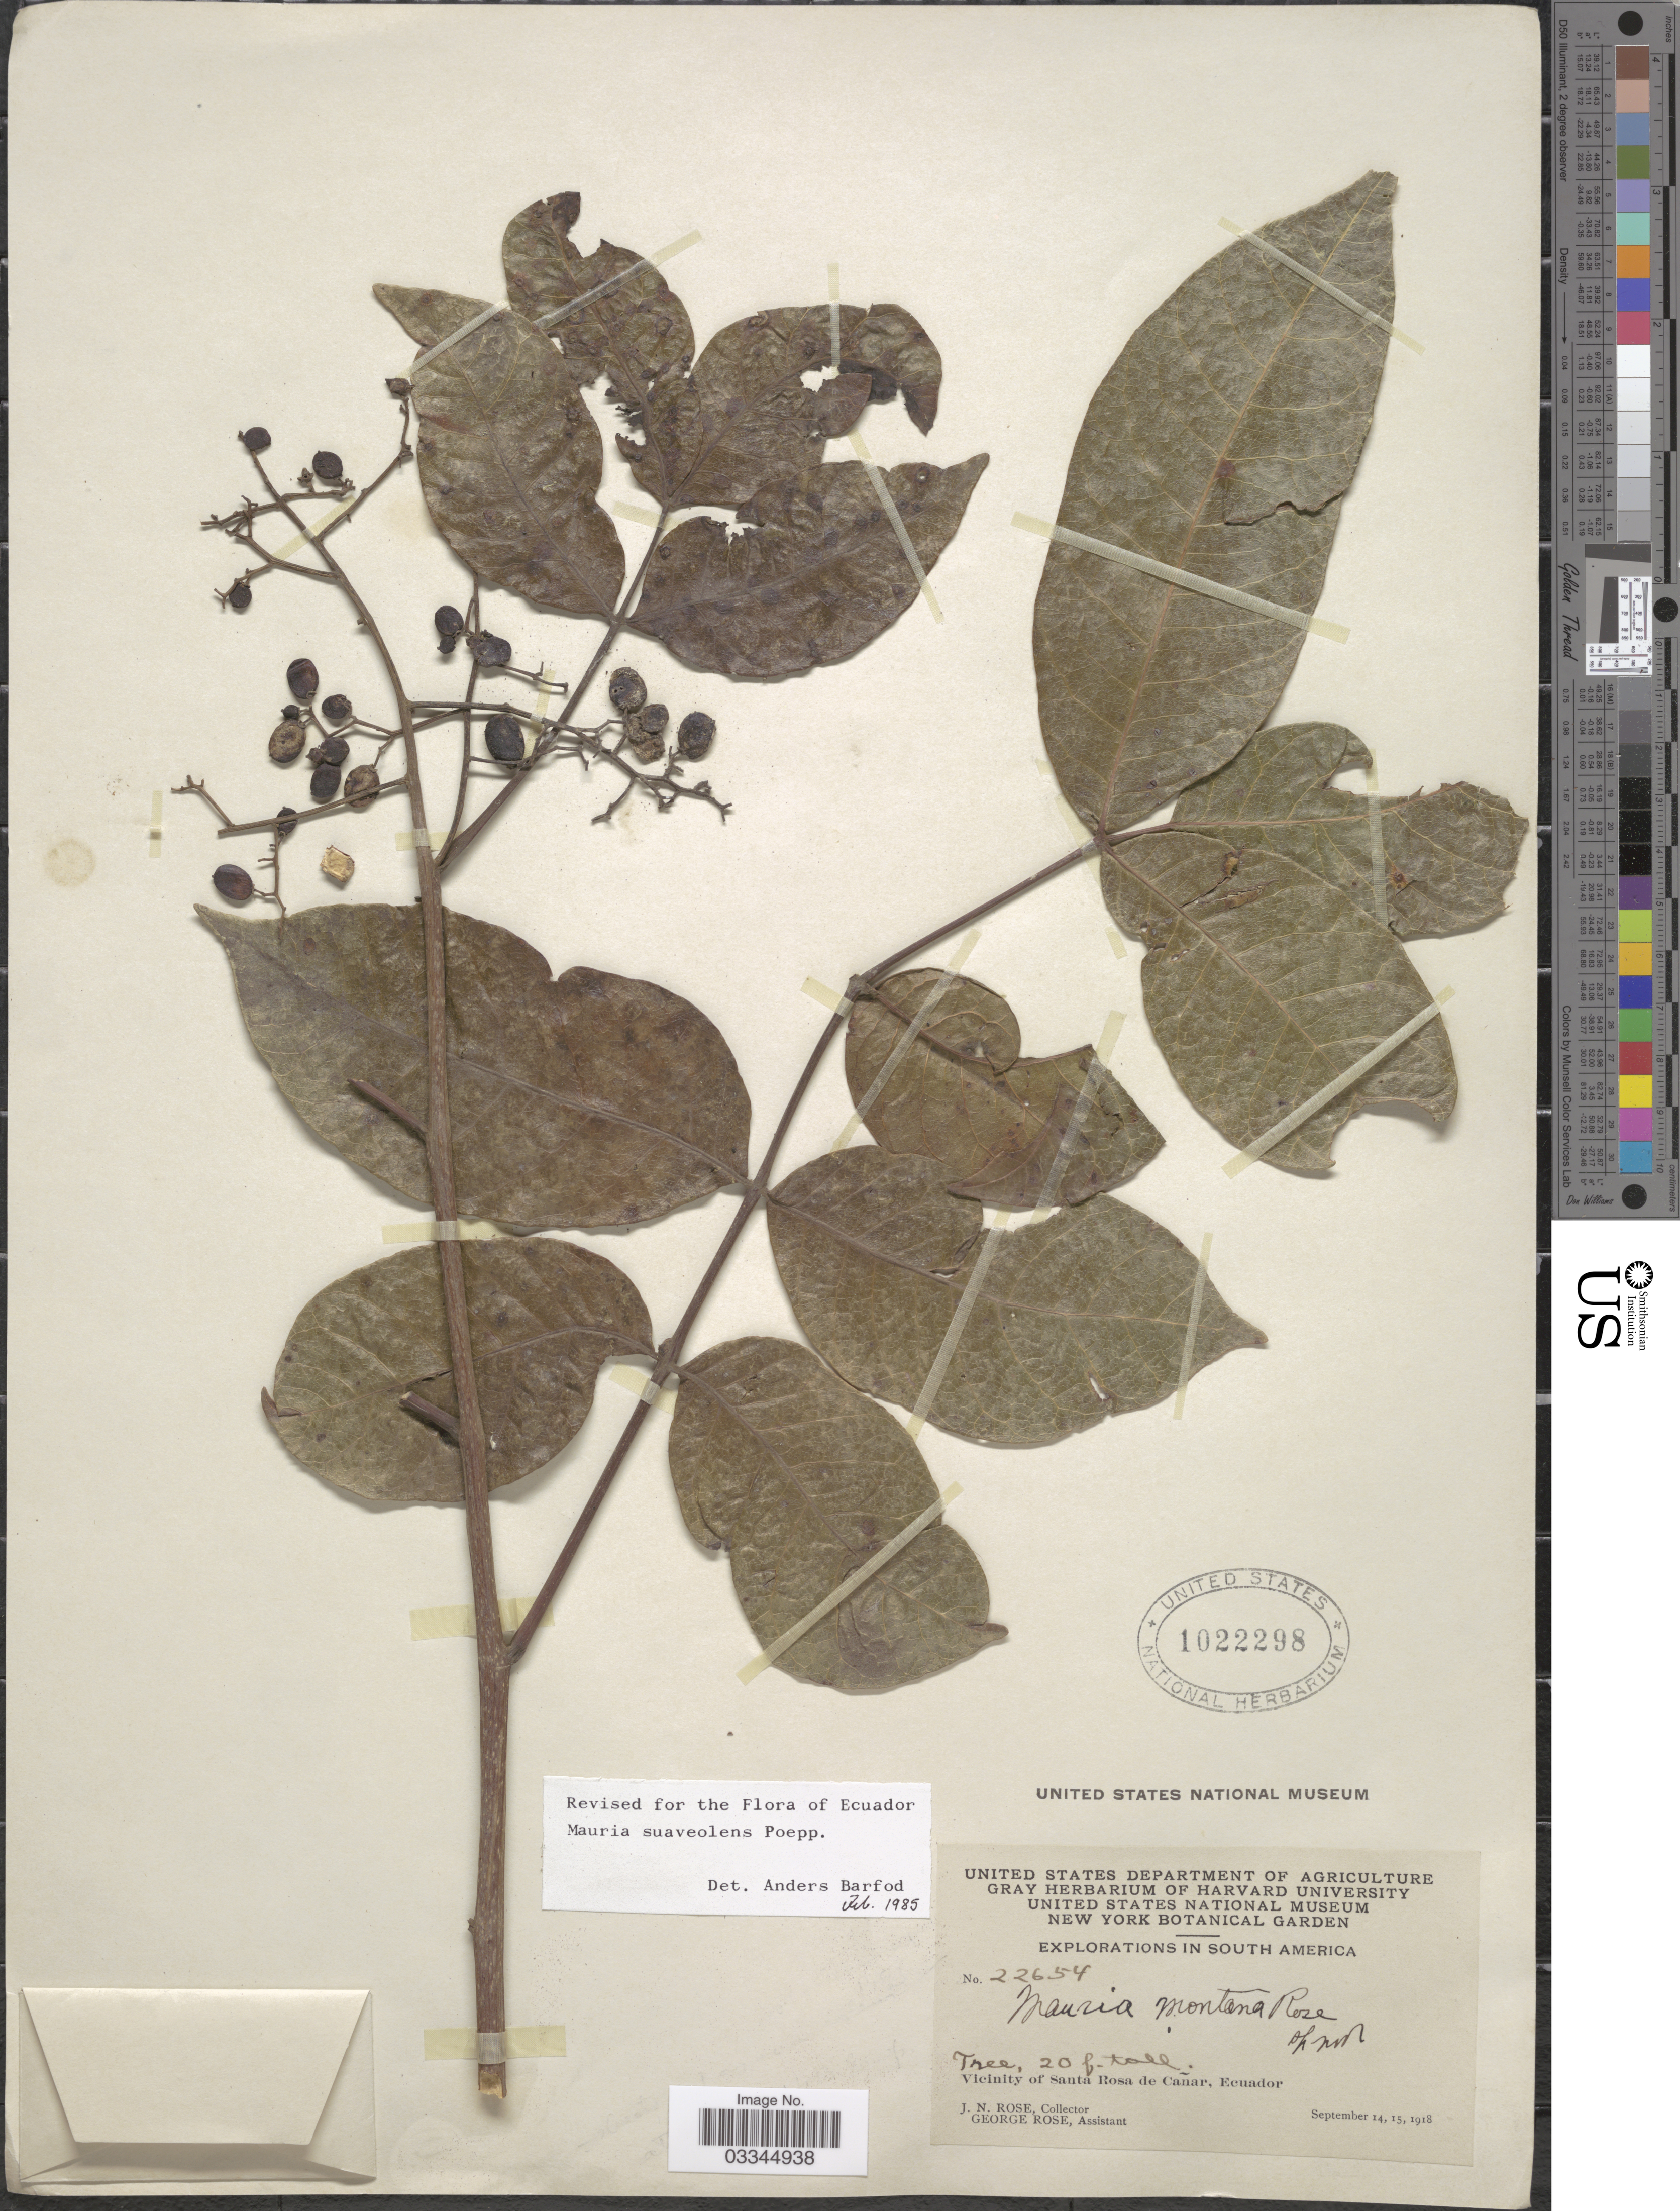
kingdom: Plantae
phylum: Tracheophyta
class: Magnoliopsida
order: Sapindales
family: Anacardiaceae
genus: Mauria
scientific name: Mauria suaveolens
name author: Poepp.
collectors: J. N. Rose & G. Rose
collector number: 22654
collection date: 1918-09-14/1918-09-15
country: Ecuador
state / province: Cañar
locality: Vicinity of Santa Rosa de Cañar.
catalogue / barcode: US 1022298